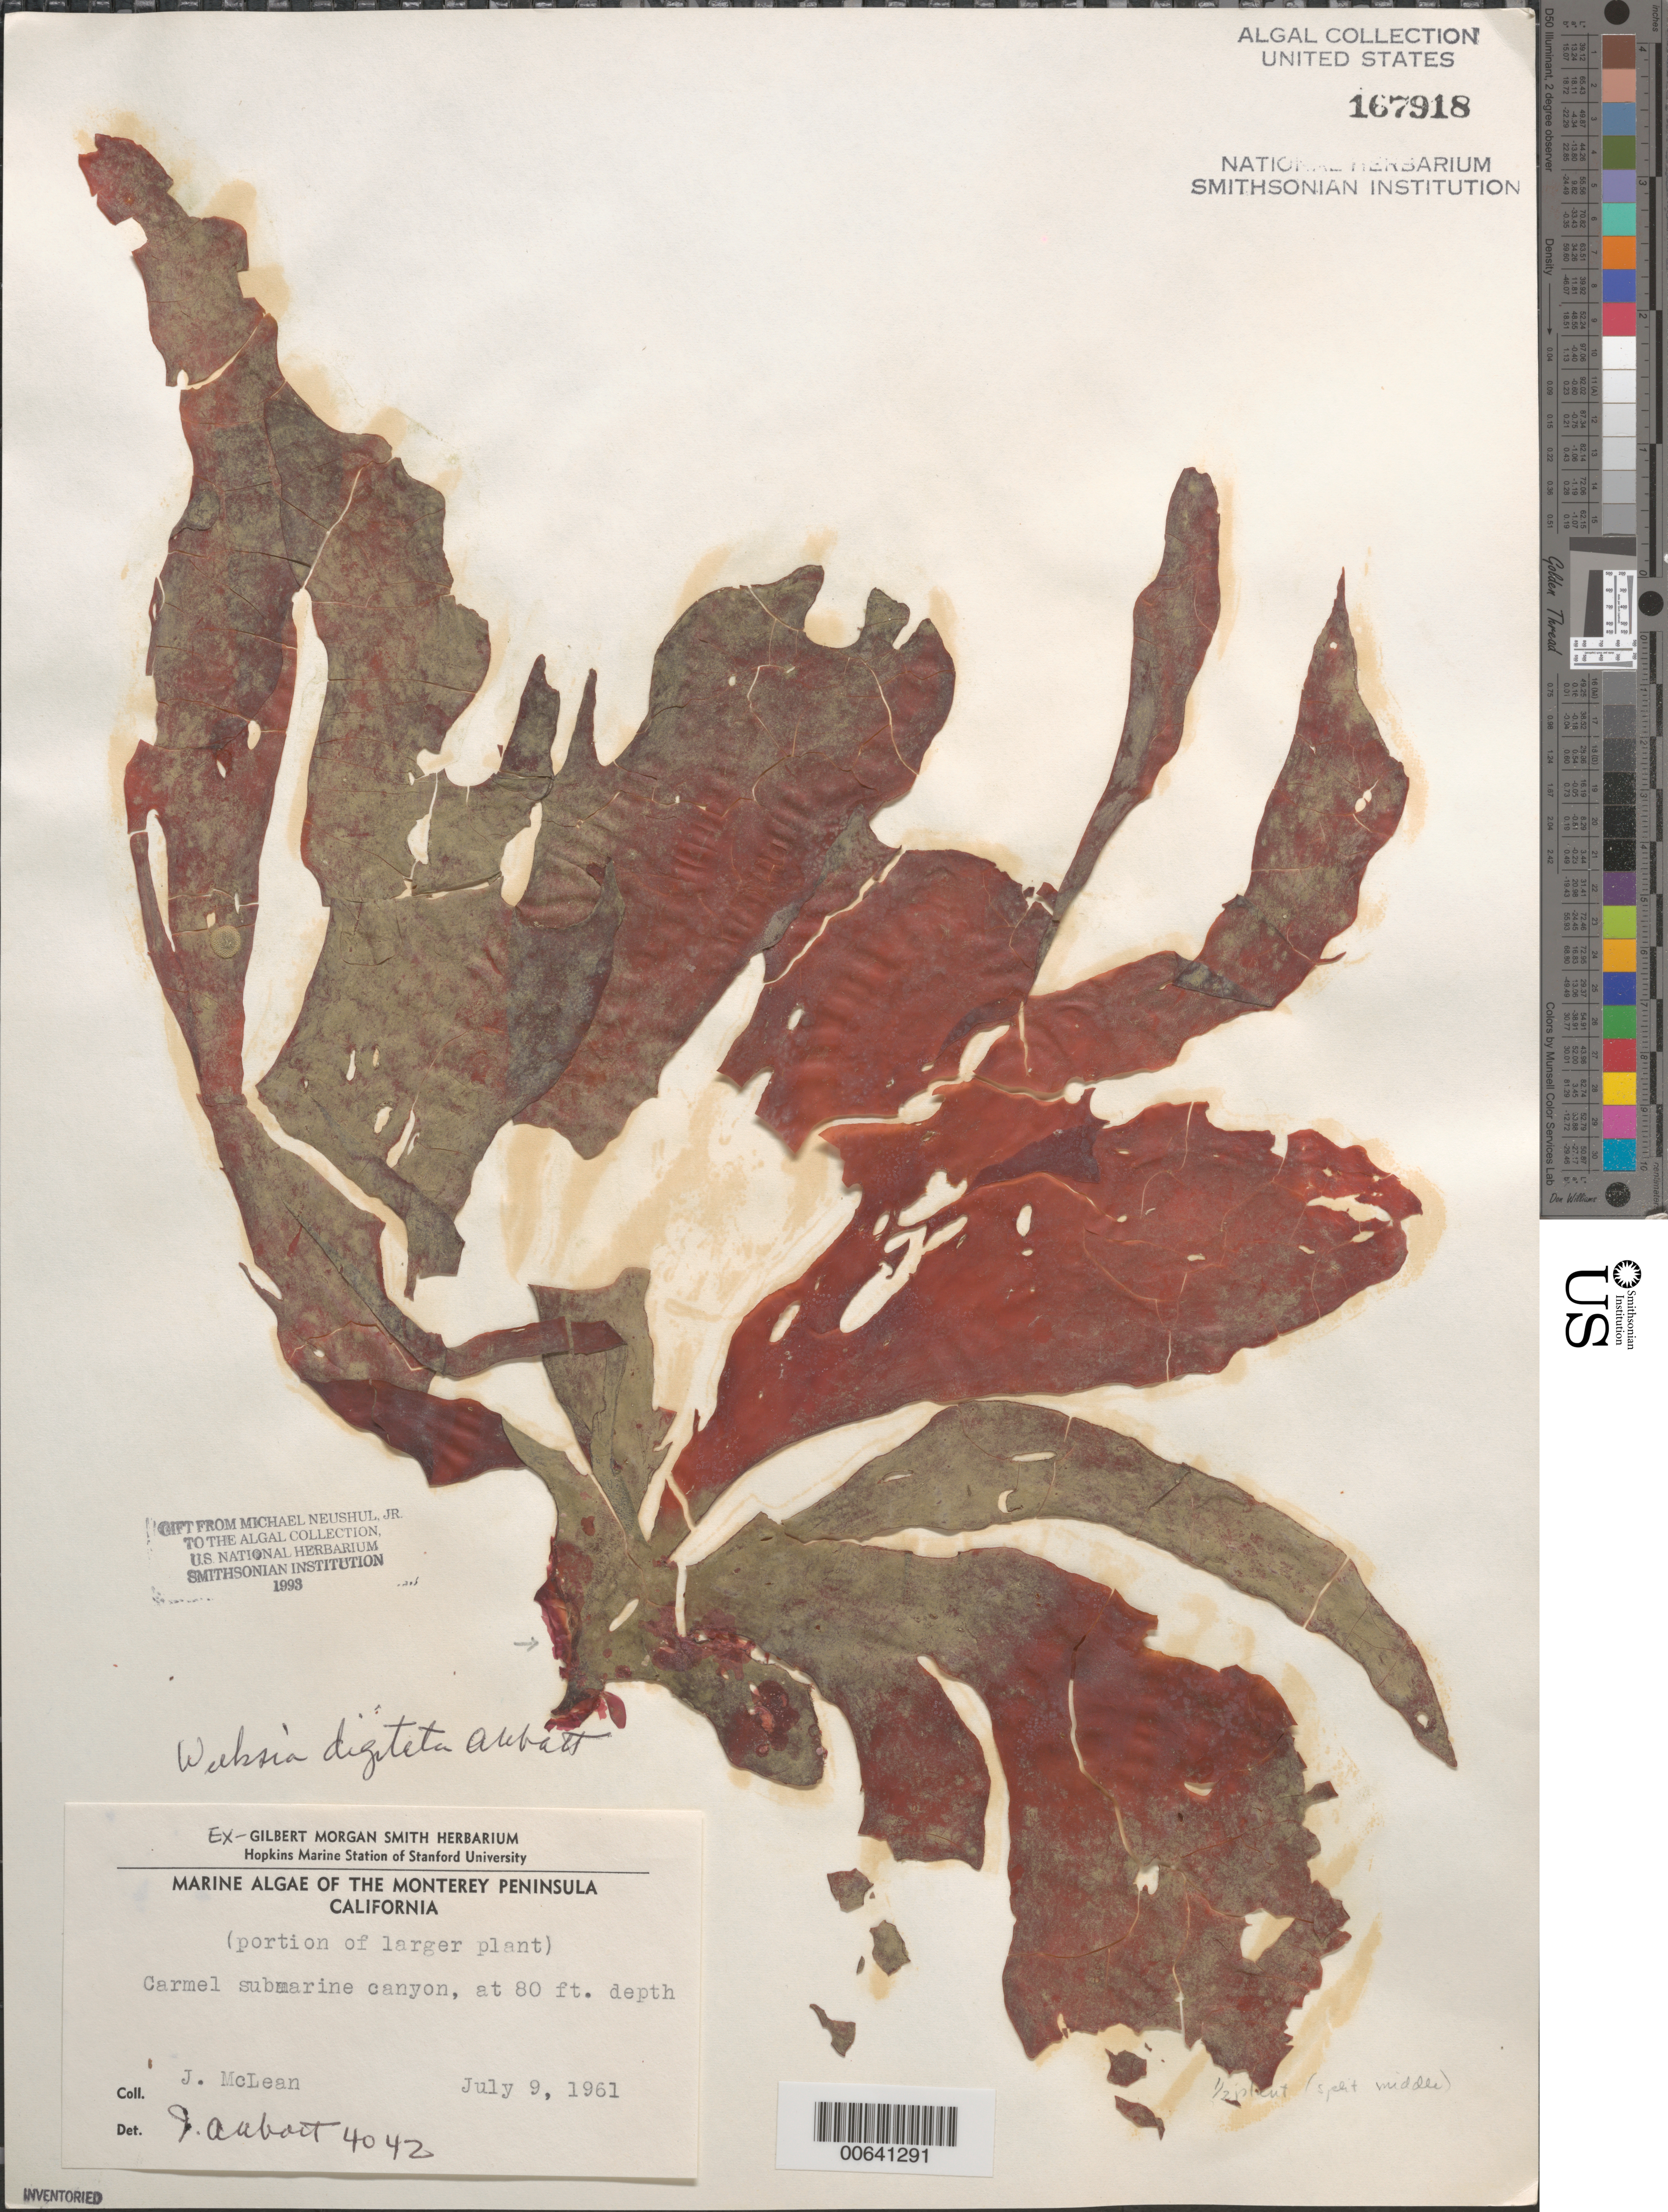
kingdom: Plantae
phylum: Rhodophyta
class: Florideophyceae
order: Gigartinales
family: Dumontiaceae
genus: Weeksia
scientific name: Weeksia digitata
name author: I.A. Abbott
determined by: Abbott, Isabella A.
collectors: J. McLean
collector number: IAA 4042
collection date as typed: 09 Jul 1961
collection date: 1961-07-09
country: United States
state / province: California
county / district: Monterey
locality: Carmel Submarine Canyon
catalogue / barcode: US 167918